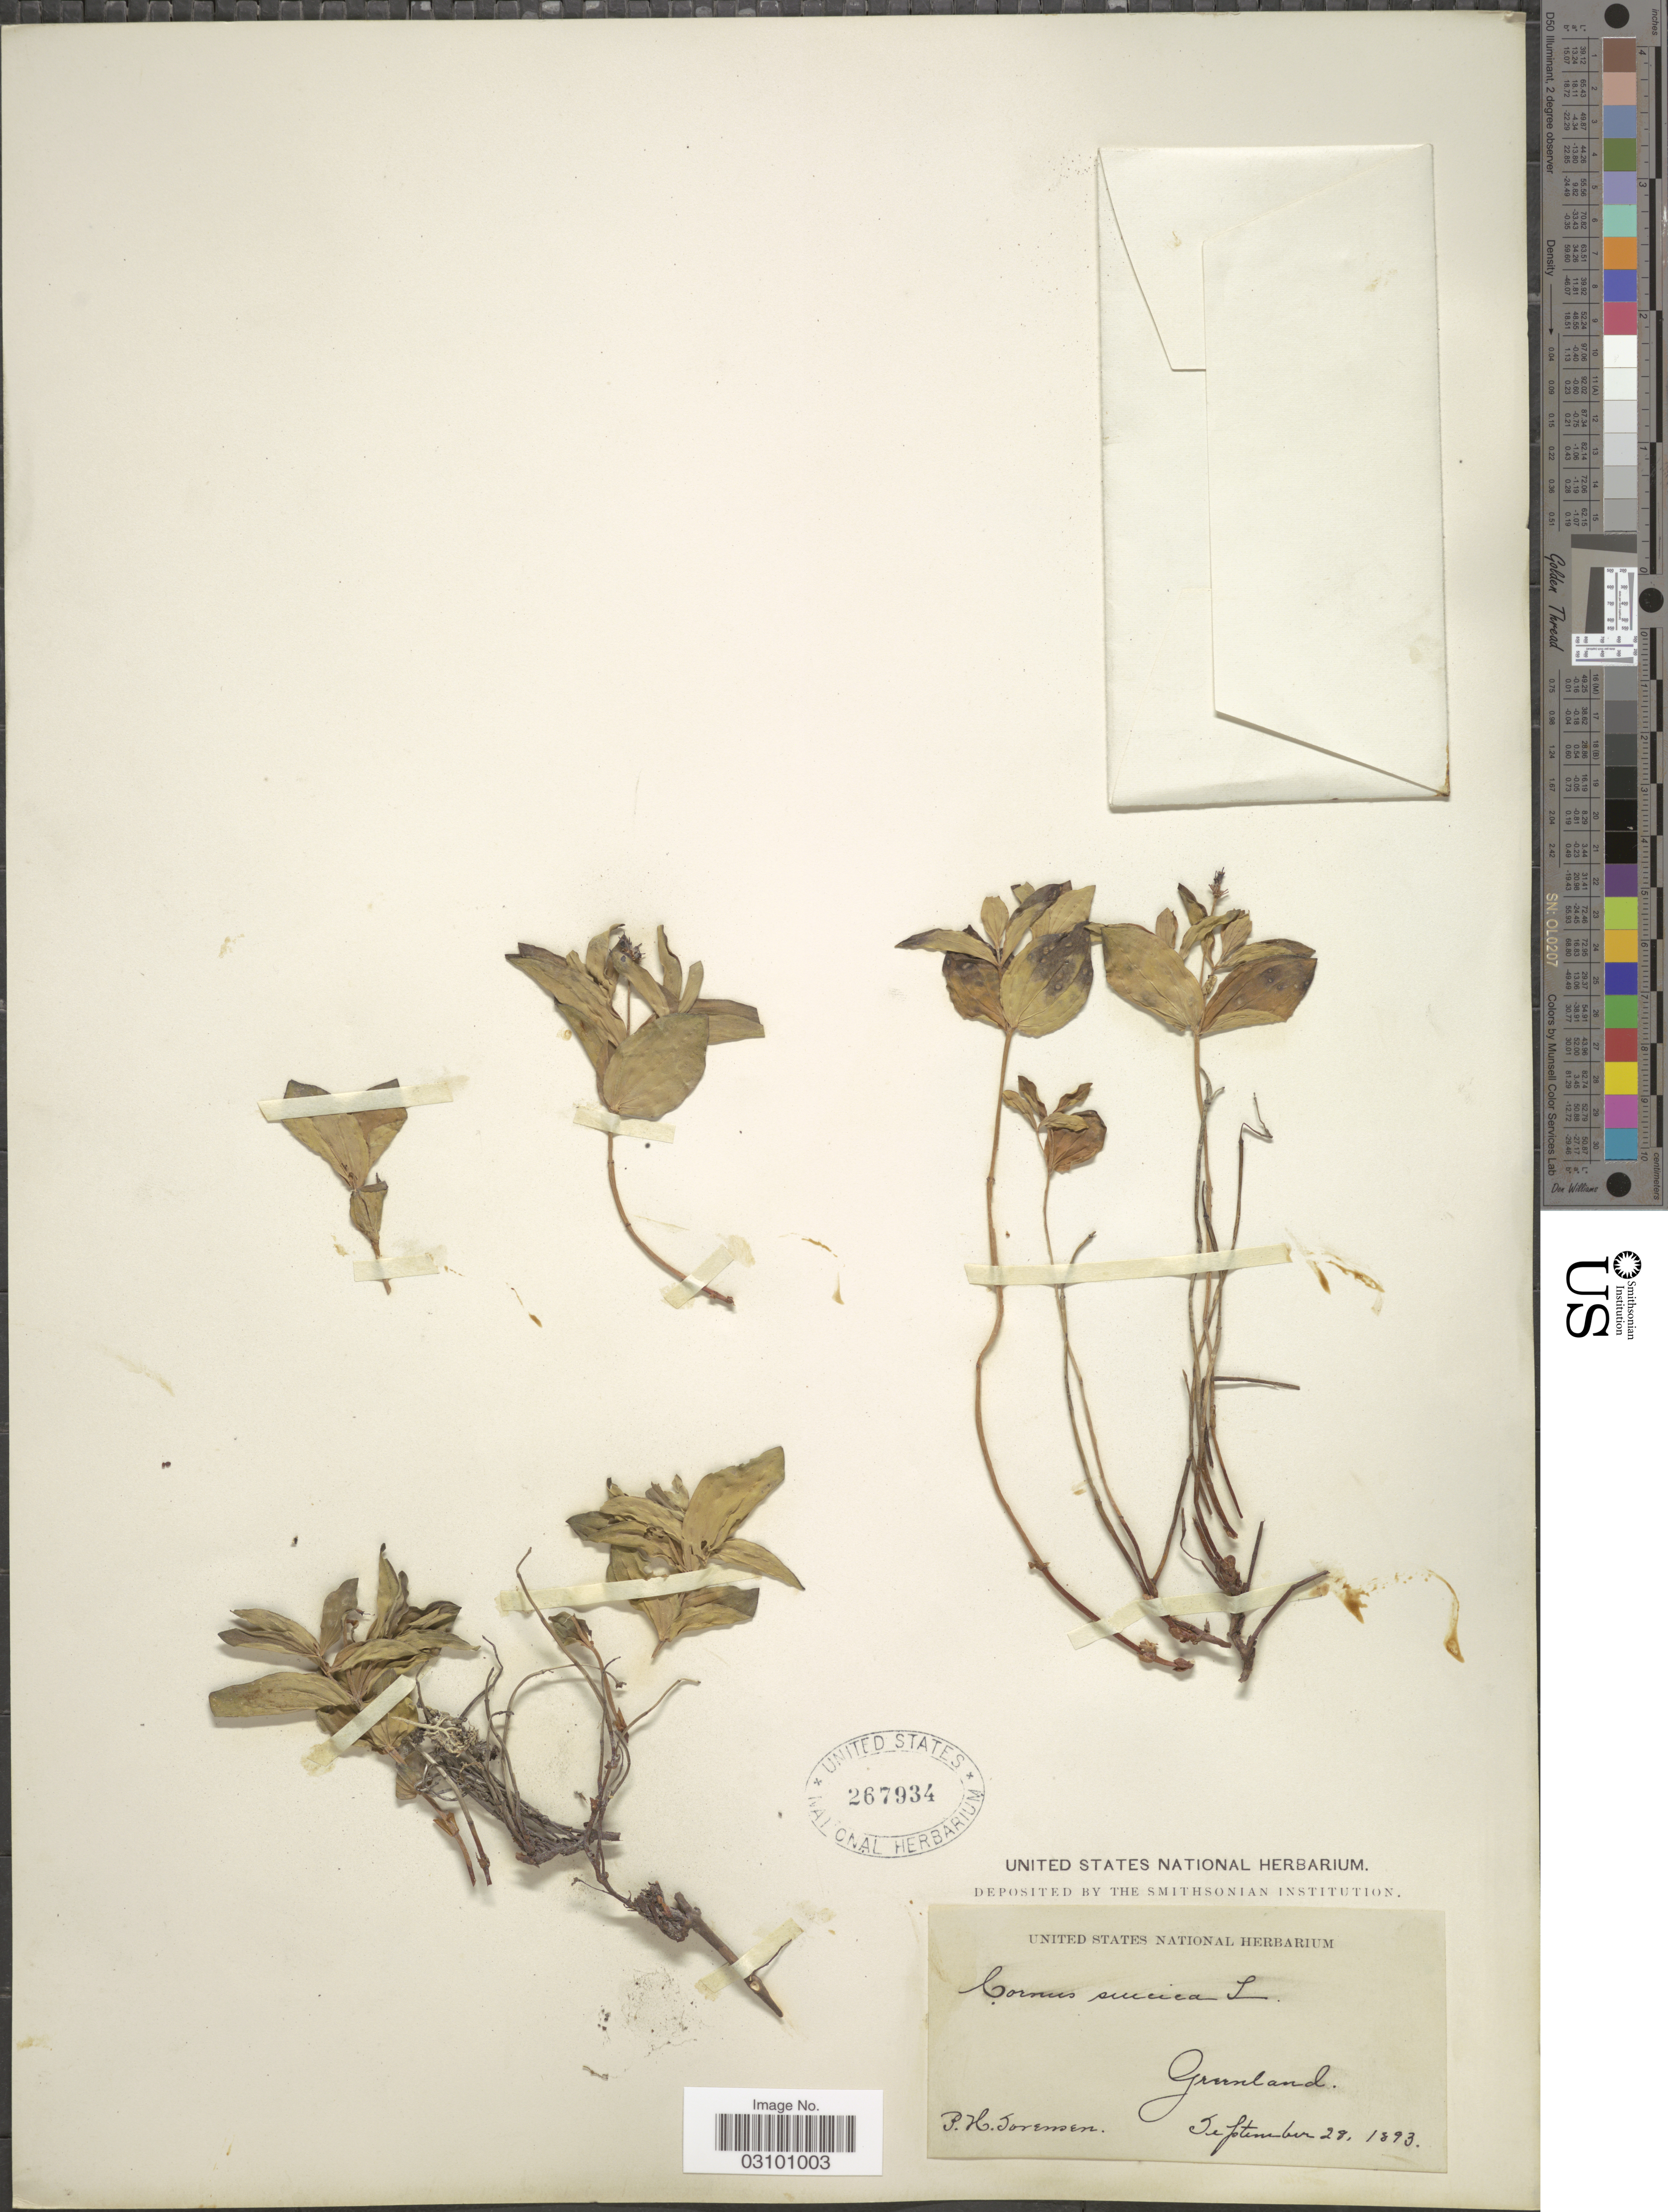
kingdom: Plantae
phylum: Tracheophyta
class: Magnoliopsida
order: Cornales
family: Cornaceae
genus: Cornus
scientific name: Cornus suecica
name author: L.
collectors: P. Sorensen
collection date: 1893-09-28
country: Greenland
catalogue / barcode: US 267934